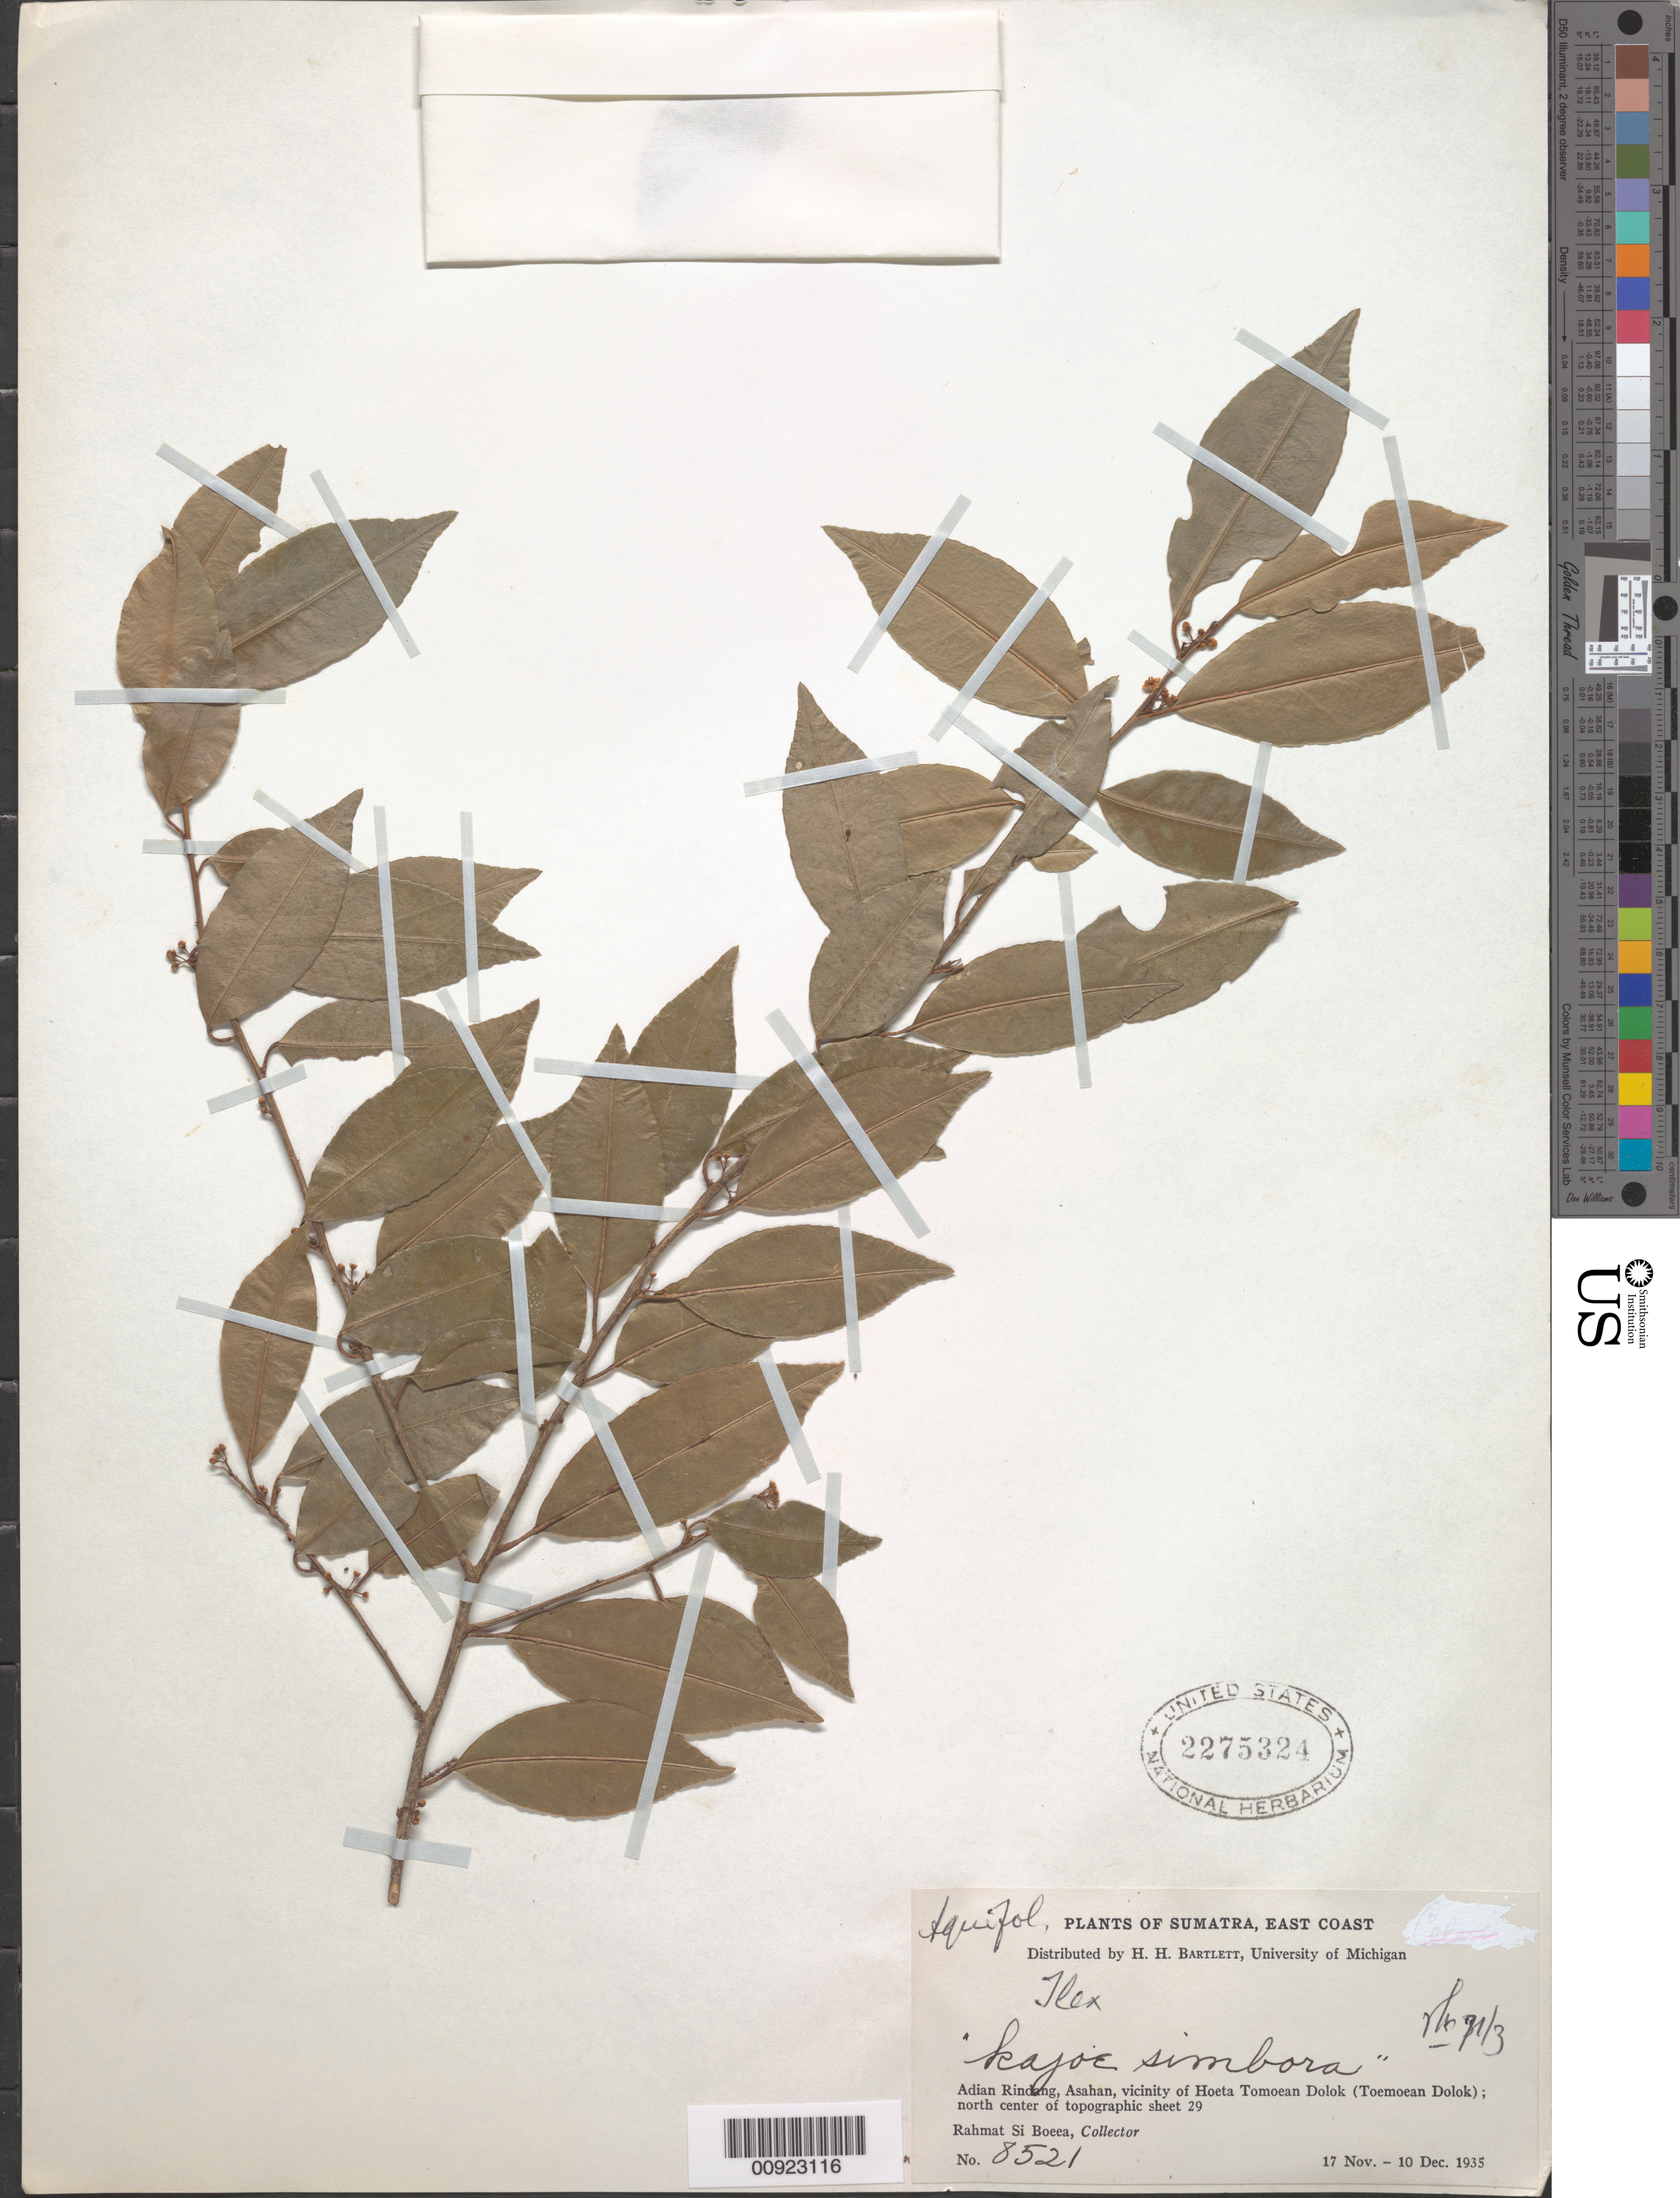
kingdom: Plantae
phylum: Tracheophyta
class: Magnoliopsida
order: Aquifoliales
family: Aquifoliaceae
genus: Ilex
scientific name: Ilex sp.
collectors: Rahmat Si Boeea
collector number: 8521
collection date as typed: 17 Nov 1935 to 10 Dec 1935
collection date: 1935-11-17/1935-12-10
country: Indonesia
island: Sumatra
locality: East coast; Adian Rindang, Asahan, vicinity of Hoeta Tomoean Dolok (Toemoean Dolok)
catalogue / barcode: US 2275324